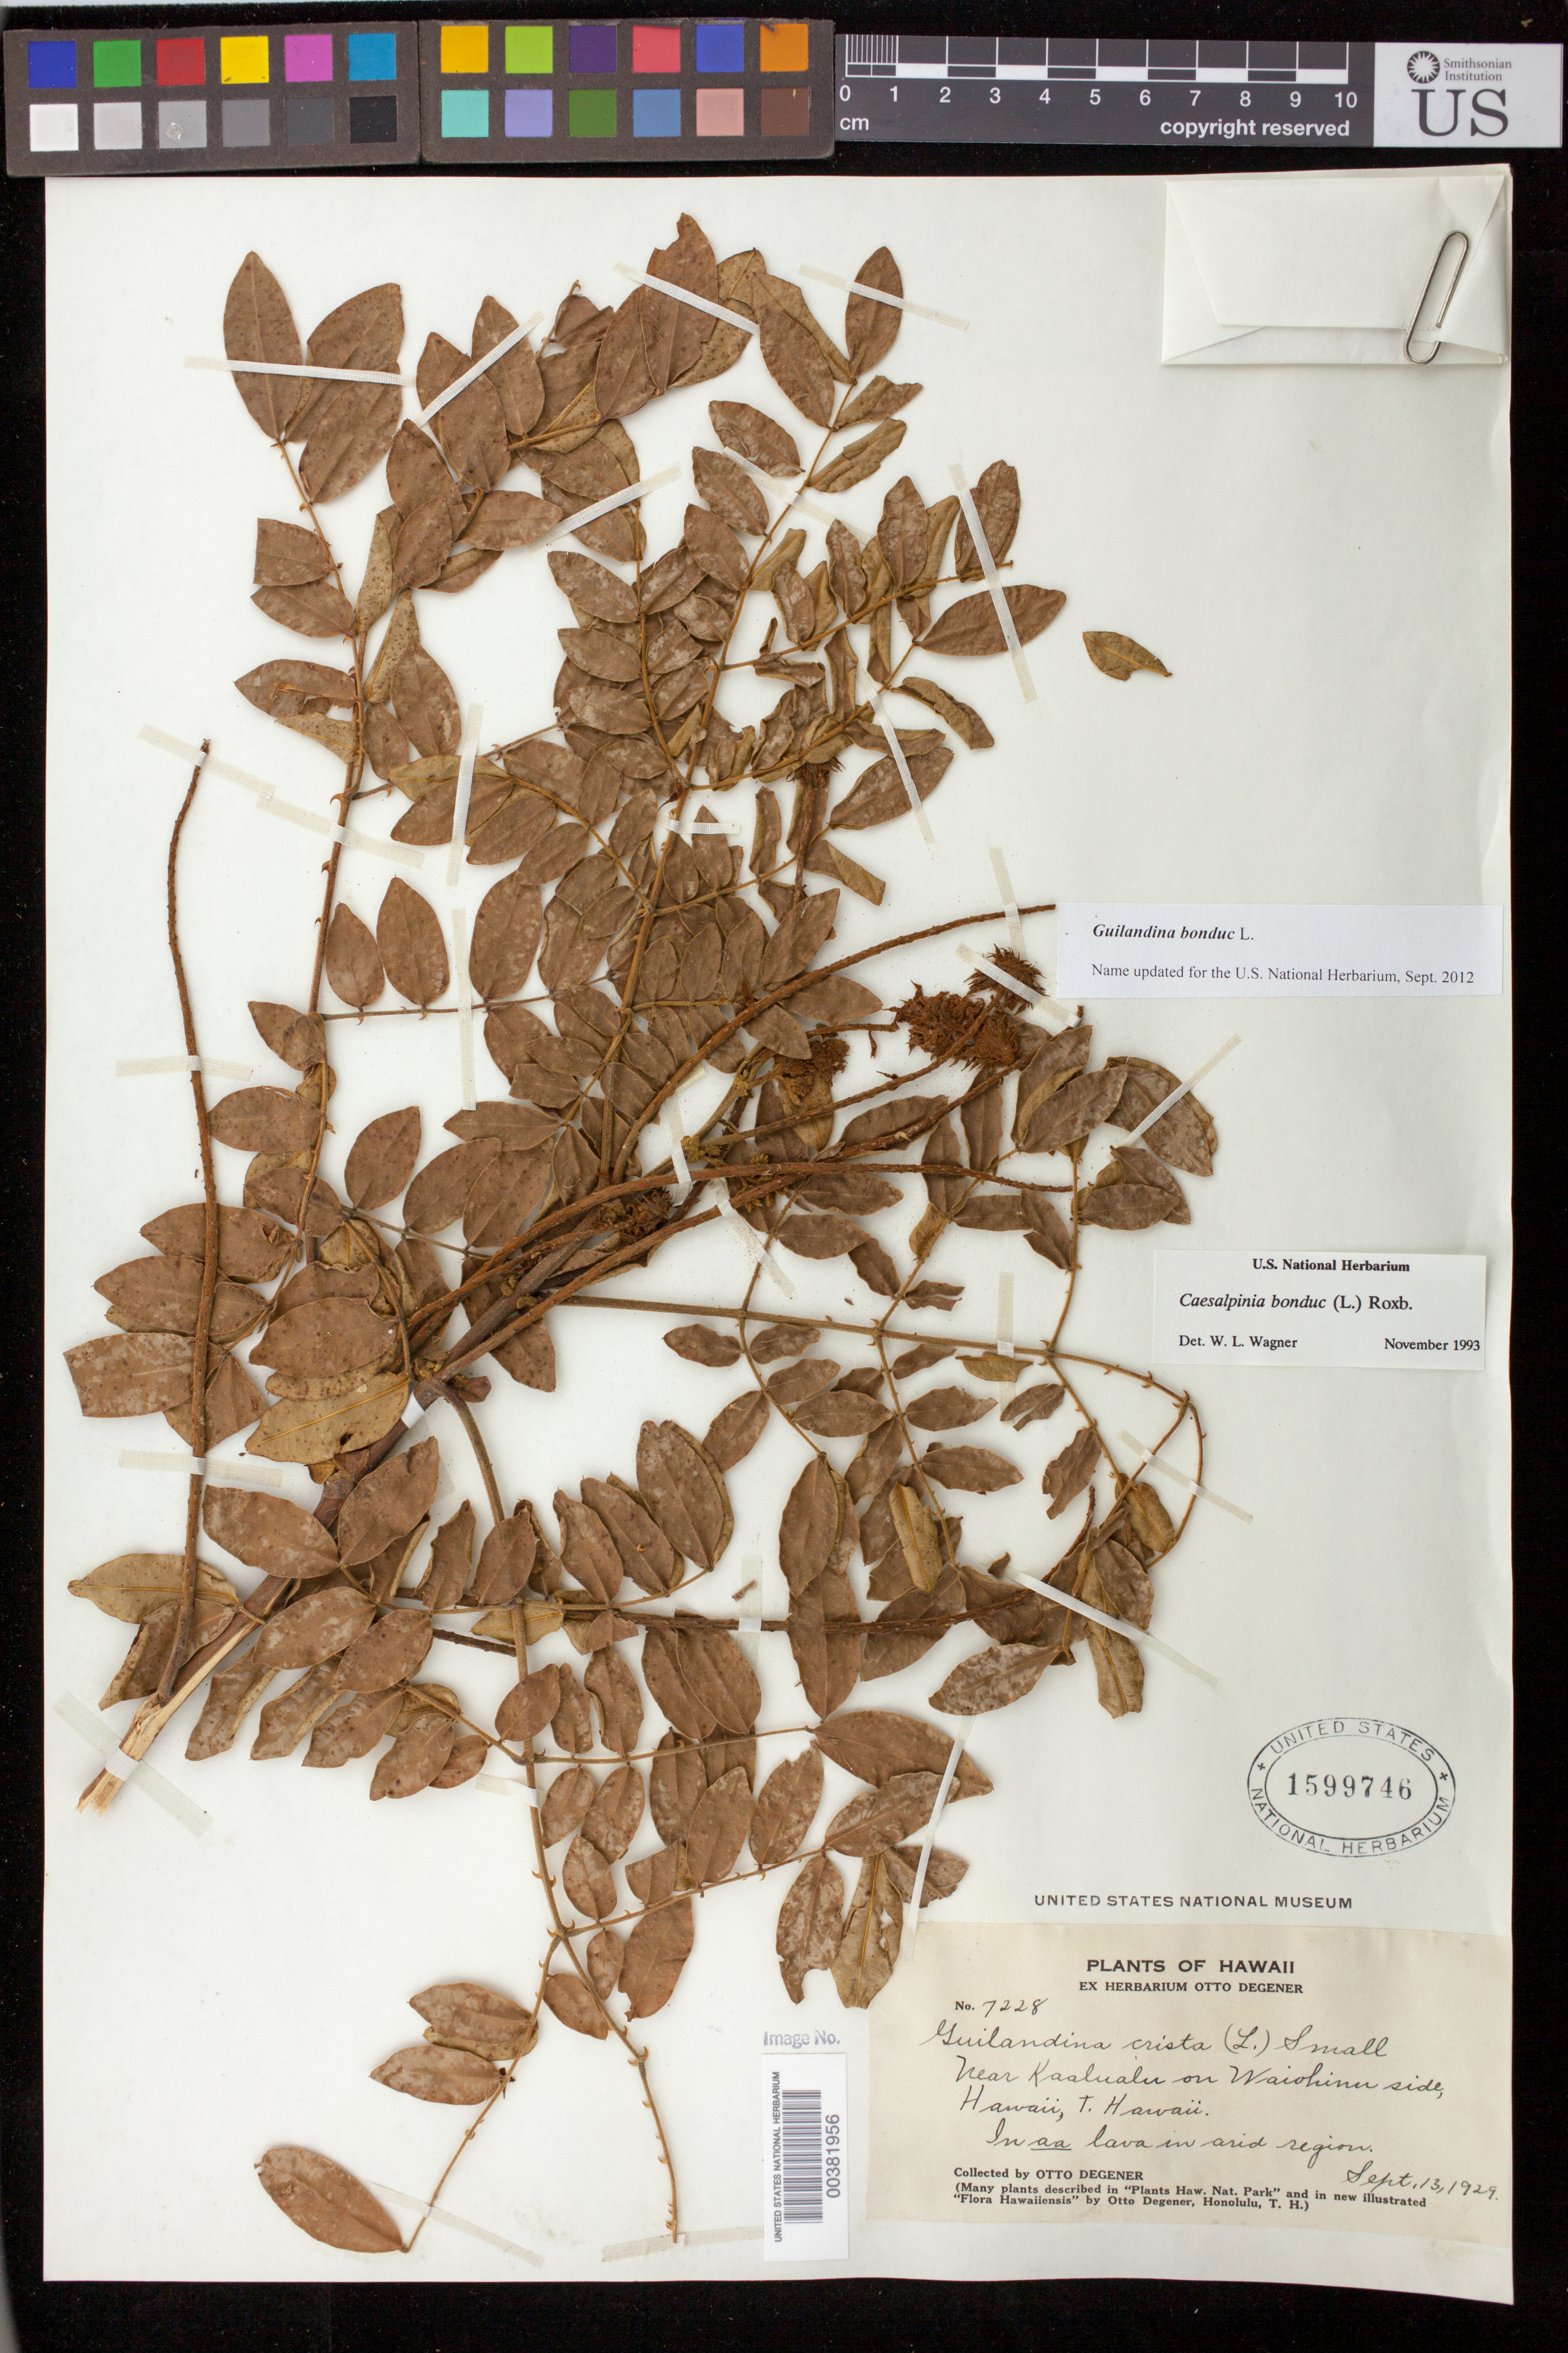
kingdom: Plantae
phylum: Tracheophyta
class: Magnoliopsida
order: Fabales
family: Fabaceae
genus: Guilandina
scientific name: Guilandina bonduc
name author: L.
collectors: O. Degener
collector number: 7228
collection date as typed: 13 Sep 1929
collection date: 1929-09-13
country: United States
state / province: Hawaii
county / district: Hawaii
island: Hawaii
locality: Near Kaslualu on Waiohinu side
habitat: In aa lava in arid region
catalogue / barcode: US 1599746